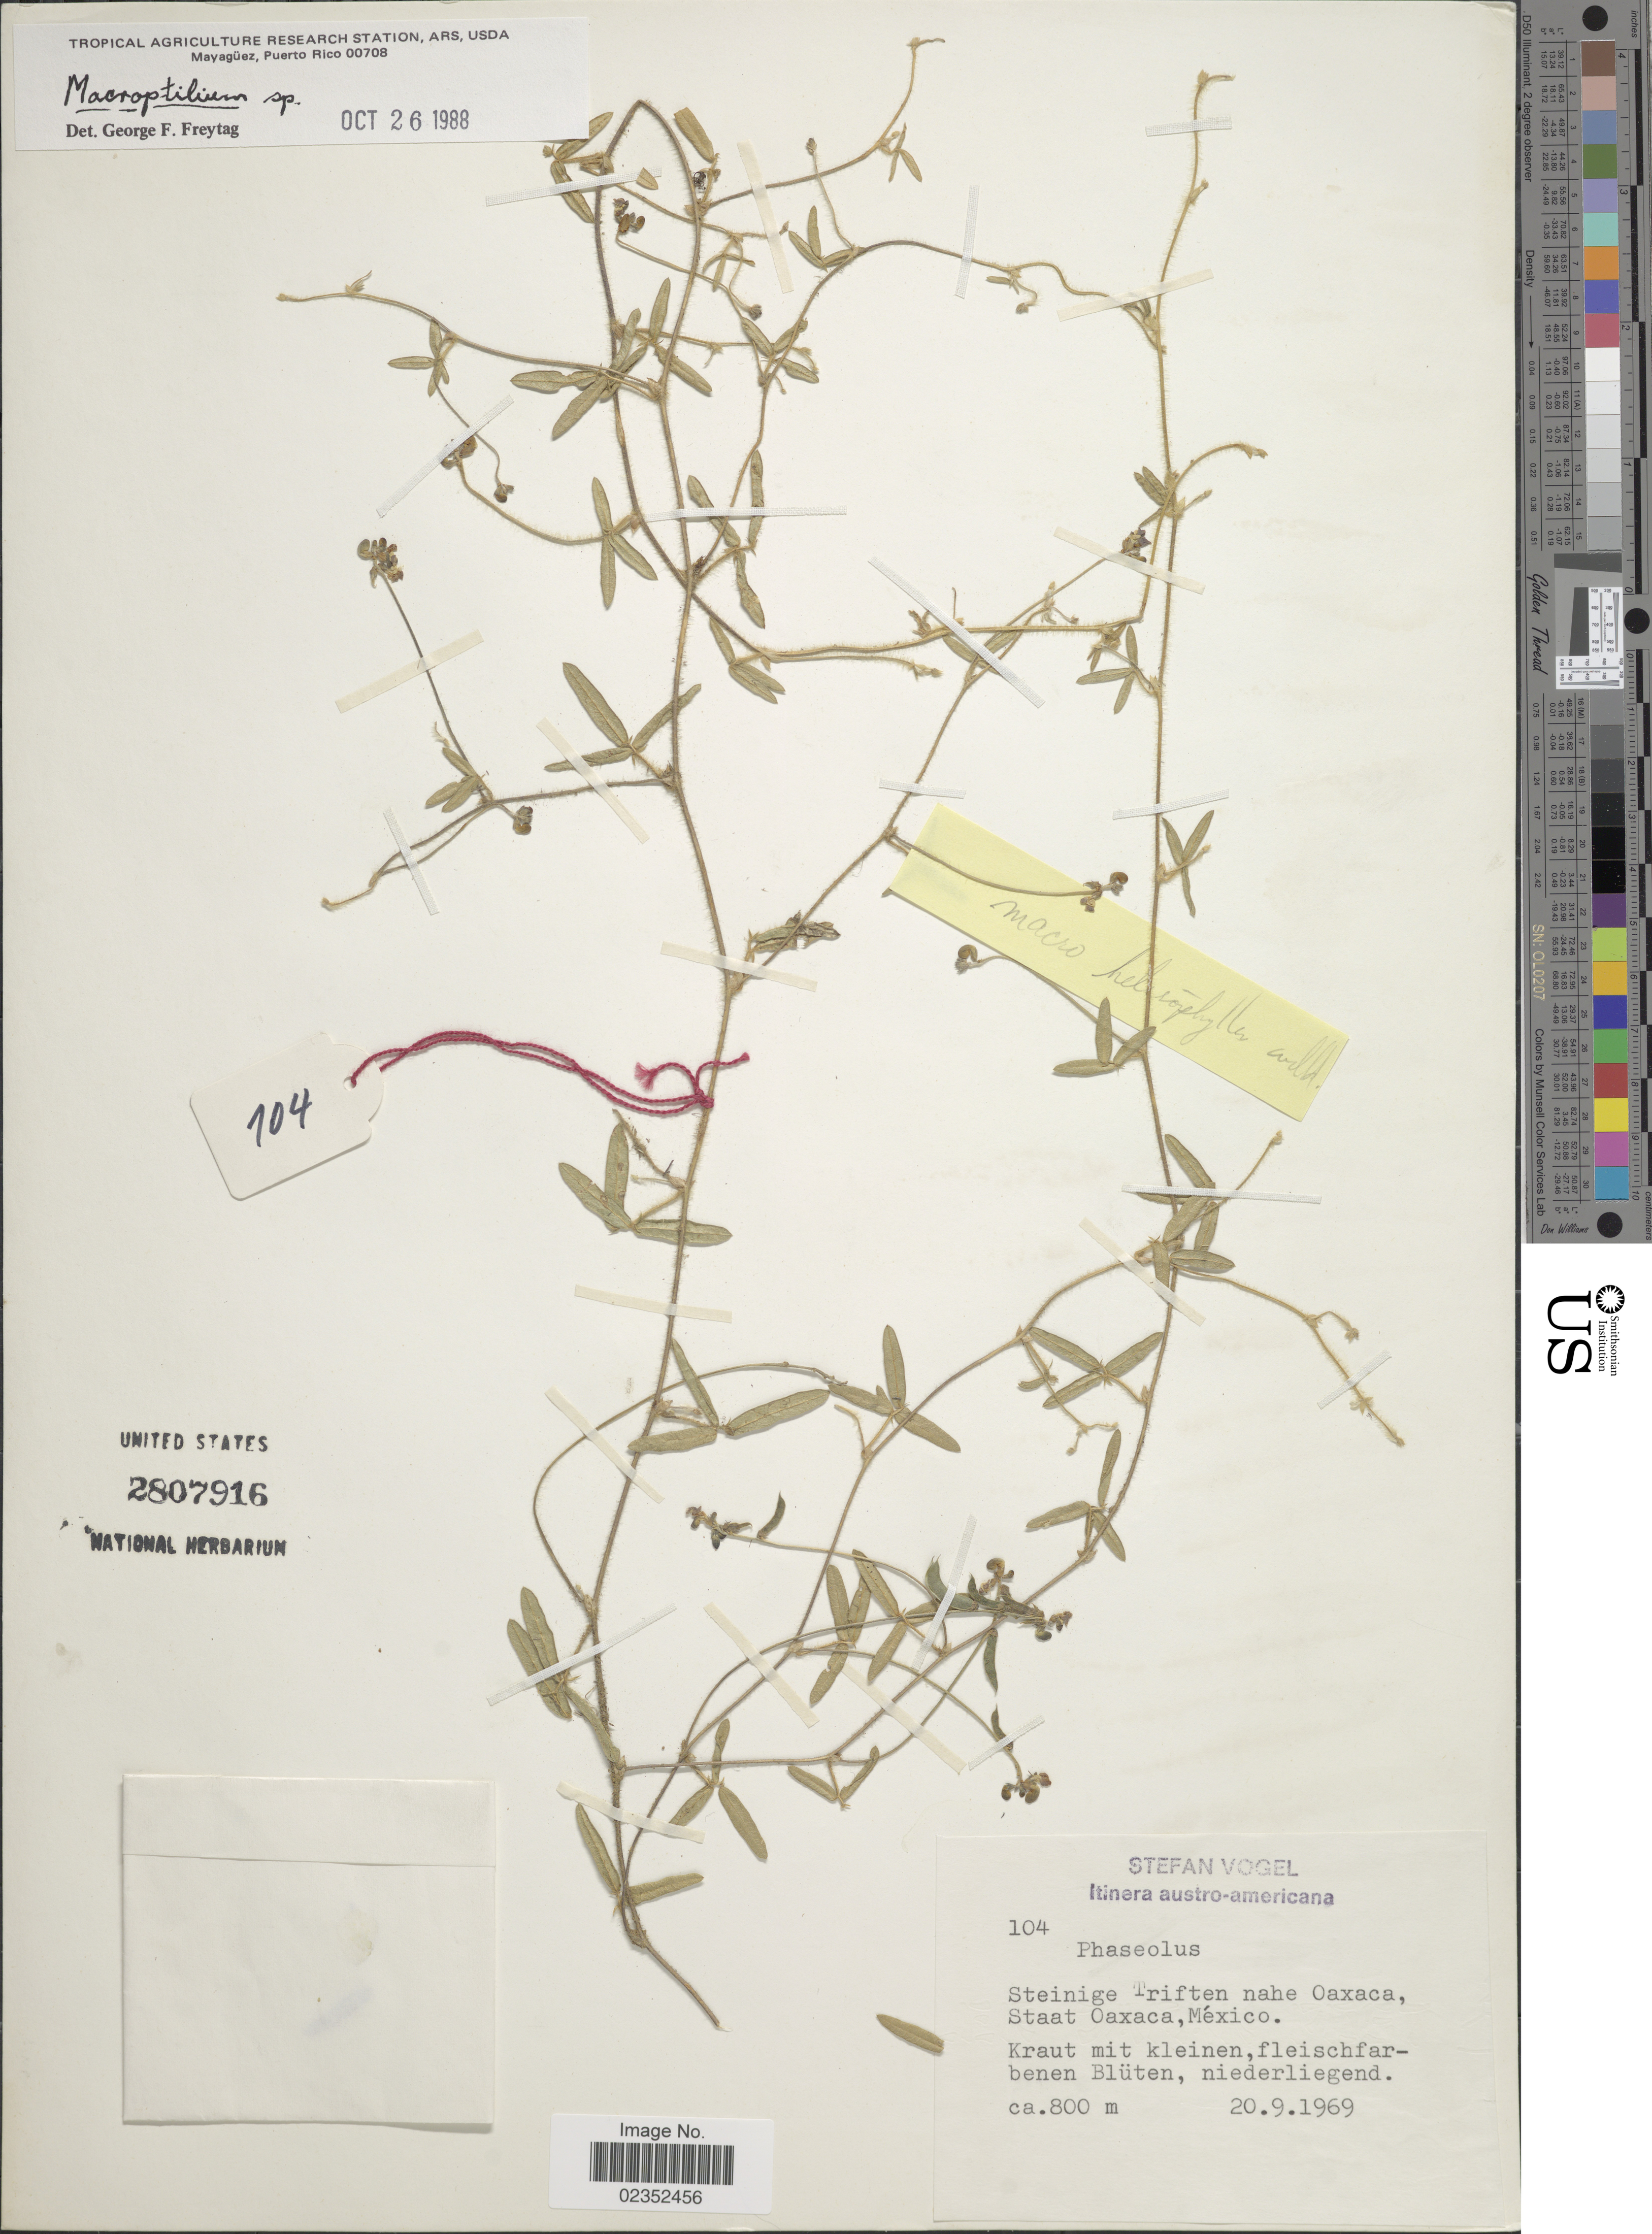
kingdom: Plantae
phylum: Tracheophyta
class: Magnoliopsida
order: Fabales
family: Fabaceae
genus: Macroptilium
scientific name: Macroptilium gibbosifolium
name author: (Ortega) A. Delgado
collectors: S. Vogel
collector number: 104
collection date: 1969-09-20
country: Mexico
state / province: Oaxaca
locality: Steinige Triften nahe Oaxaca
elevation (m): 800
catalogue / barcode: US 2807916